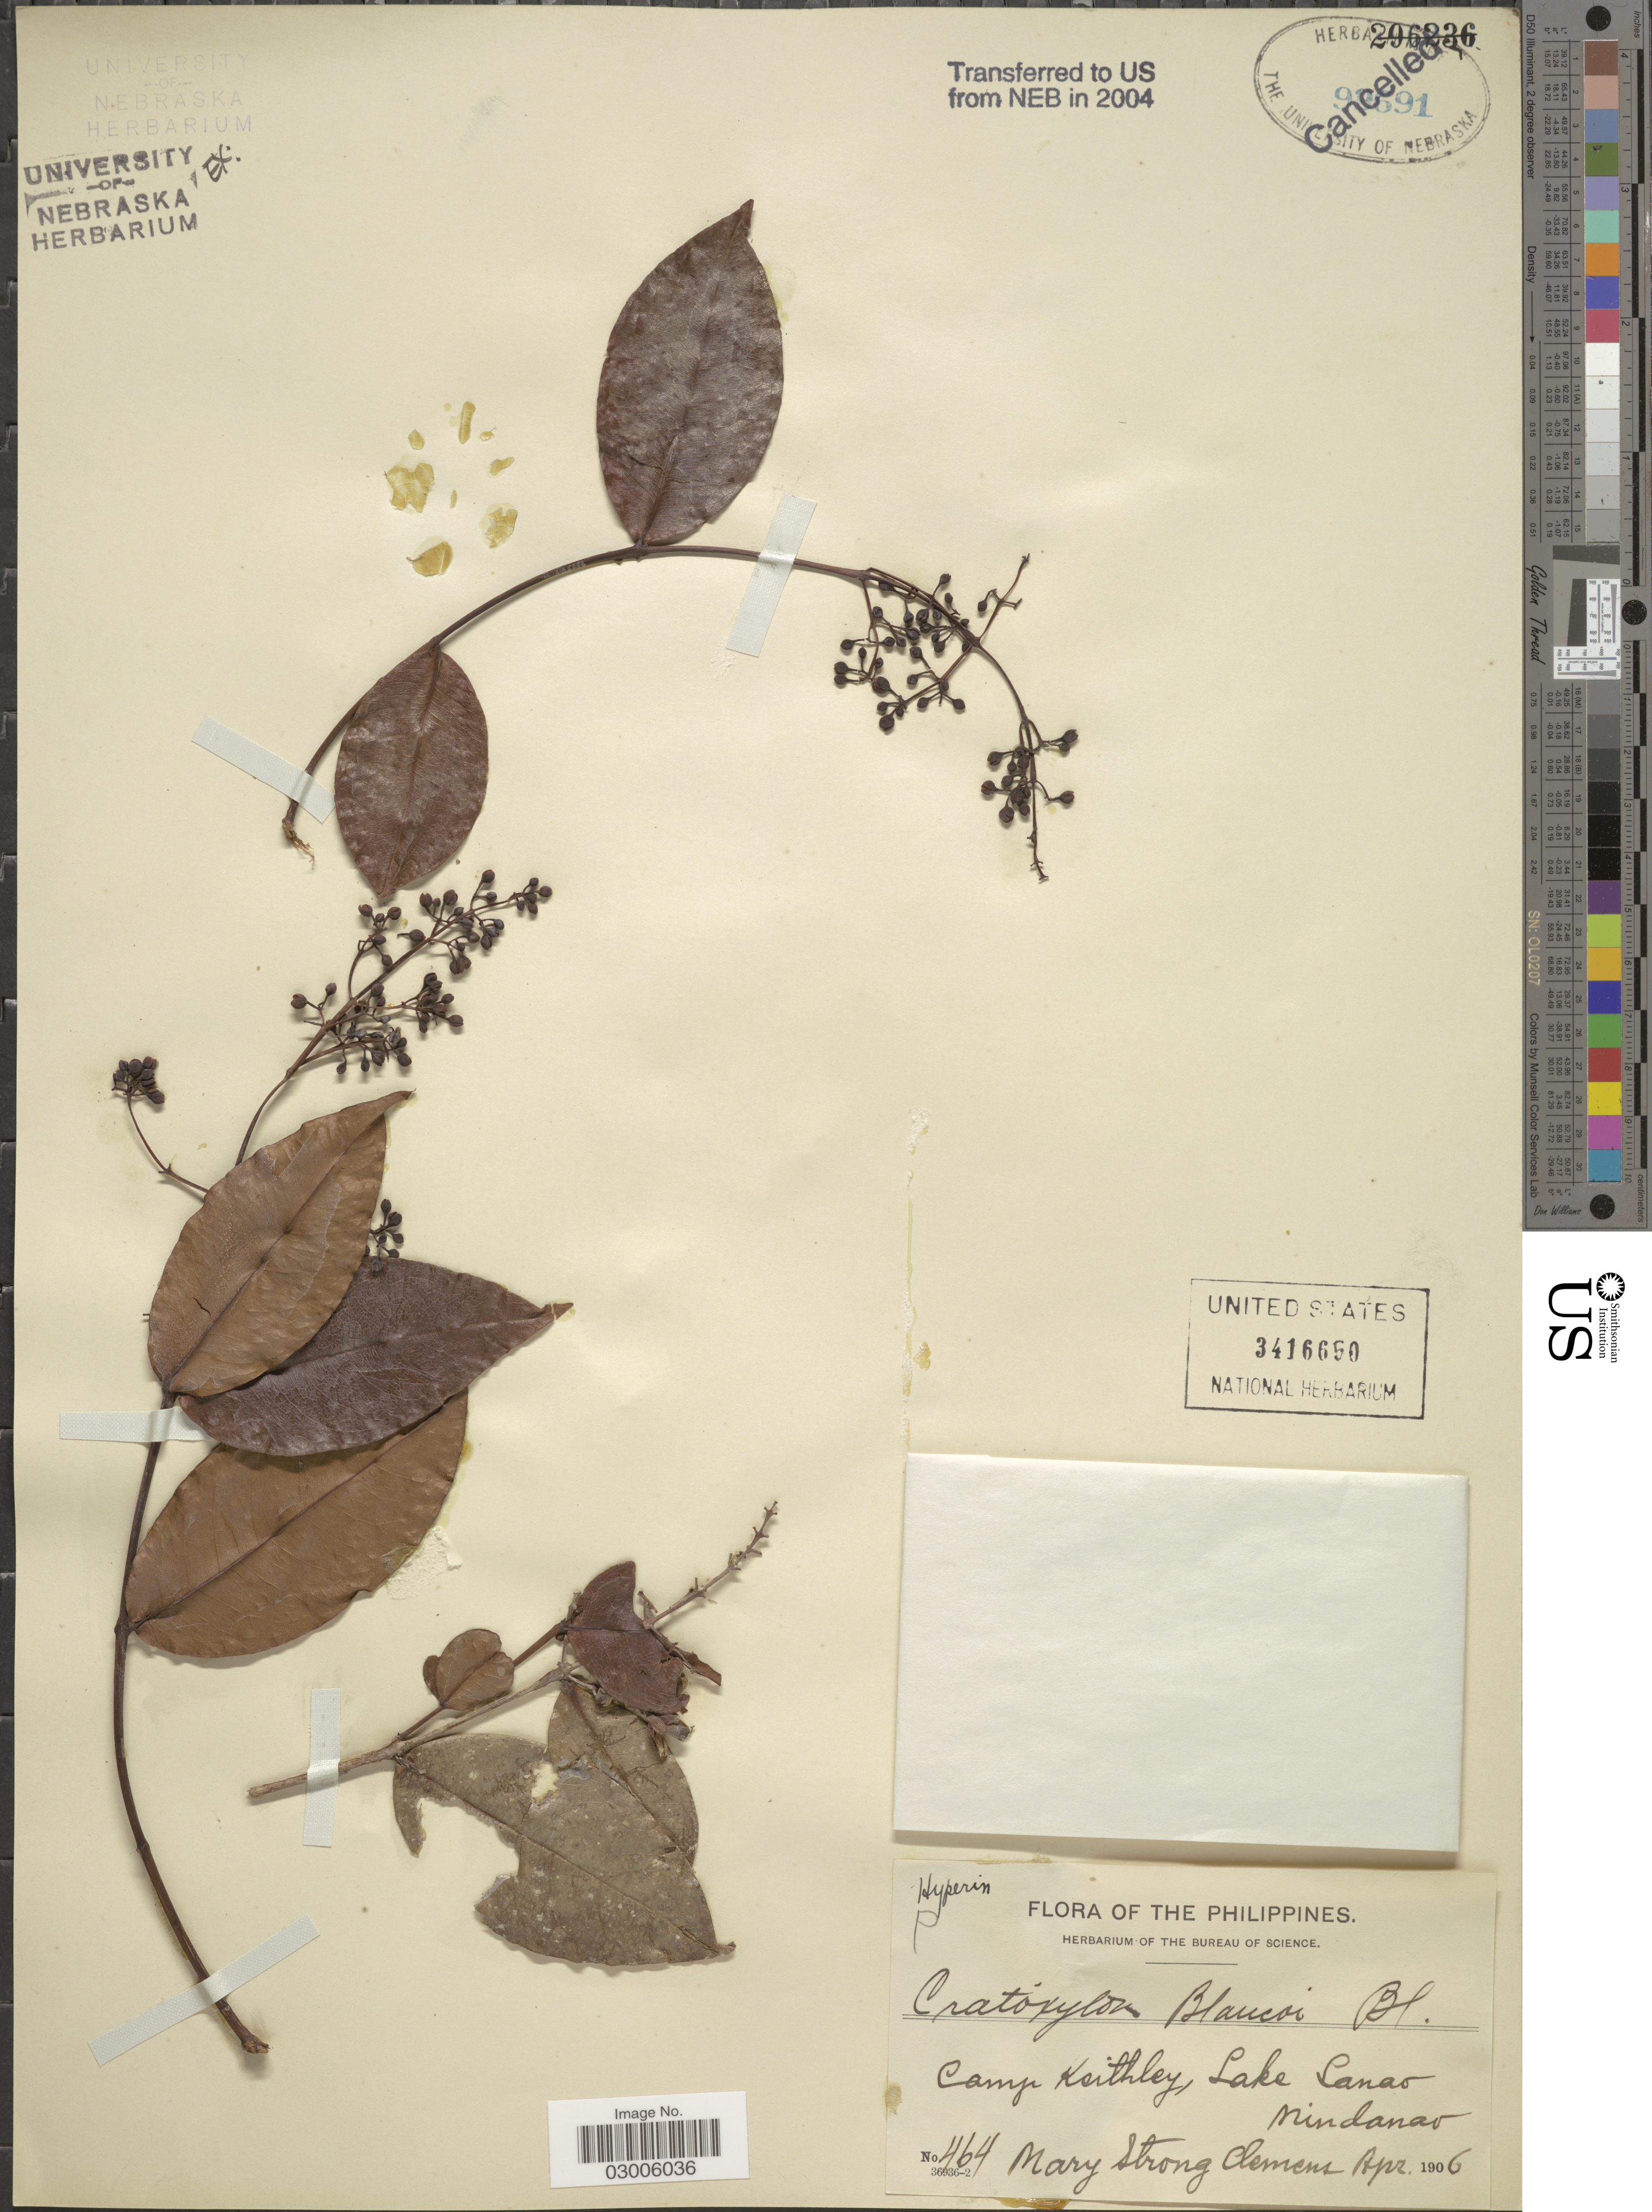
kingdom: Plantae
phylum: Tracheophyta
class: Magnoliopsida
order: Malpighiales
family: Hypericaceae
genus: Cratoxylum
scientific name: Cratoxylum blancoi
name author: Blume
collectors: M. S. Clemens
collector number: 464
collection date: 1906-04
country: Philippines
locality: Camp Keithley, Lake Lanao, Mindanao.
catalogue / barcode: US 3416650